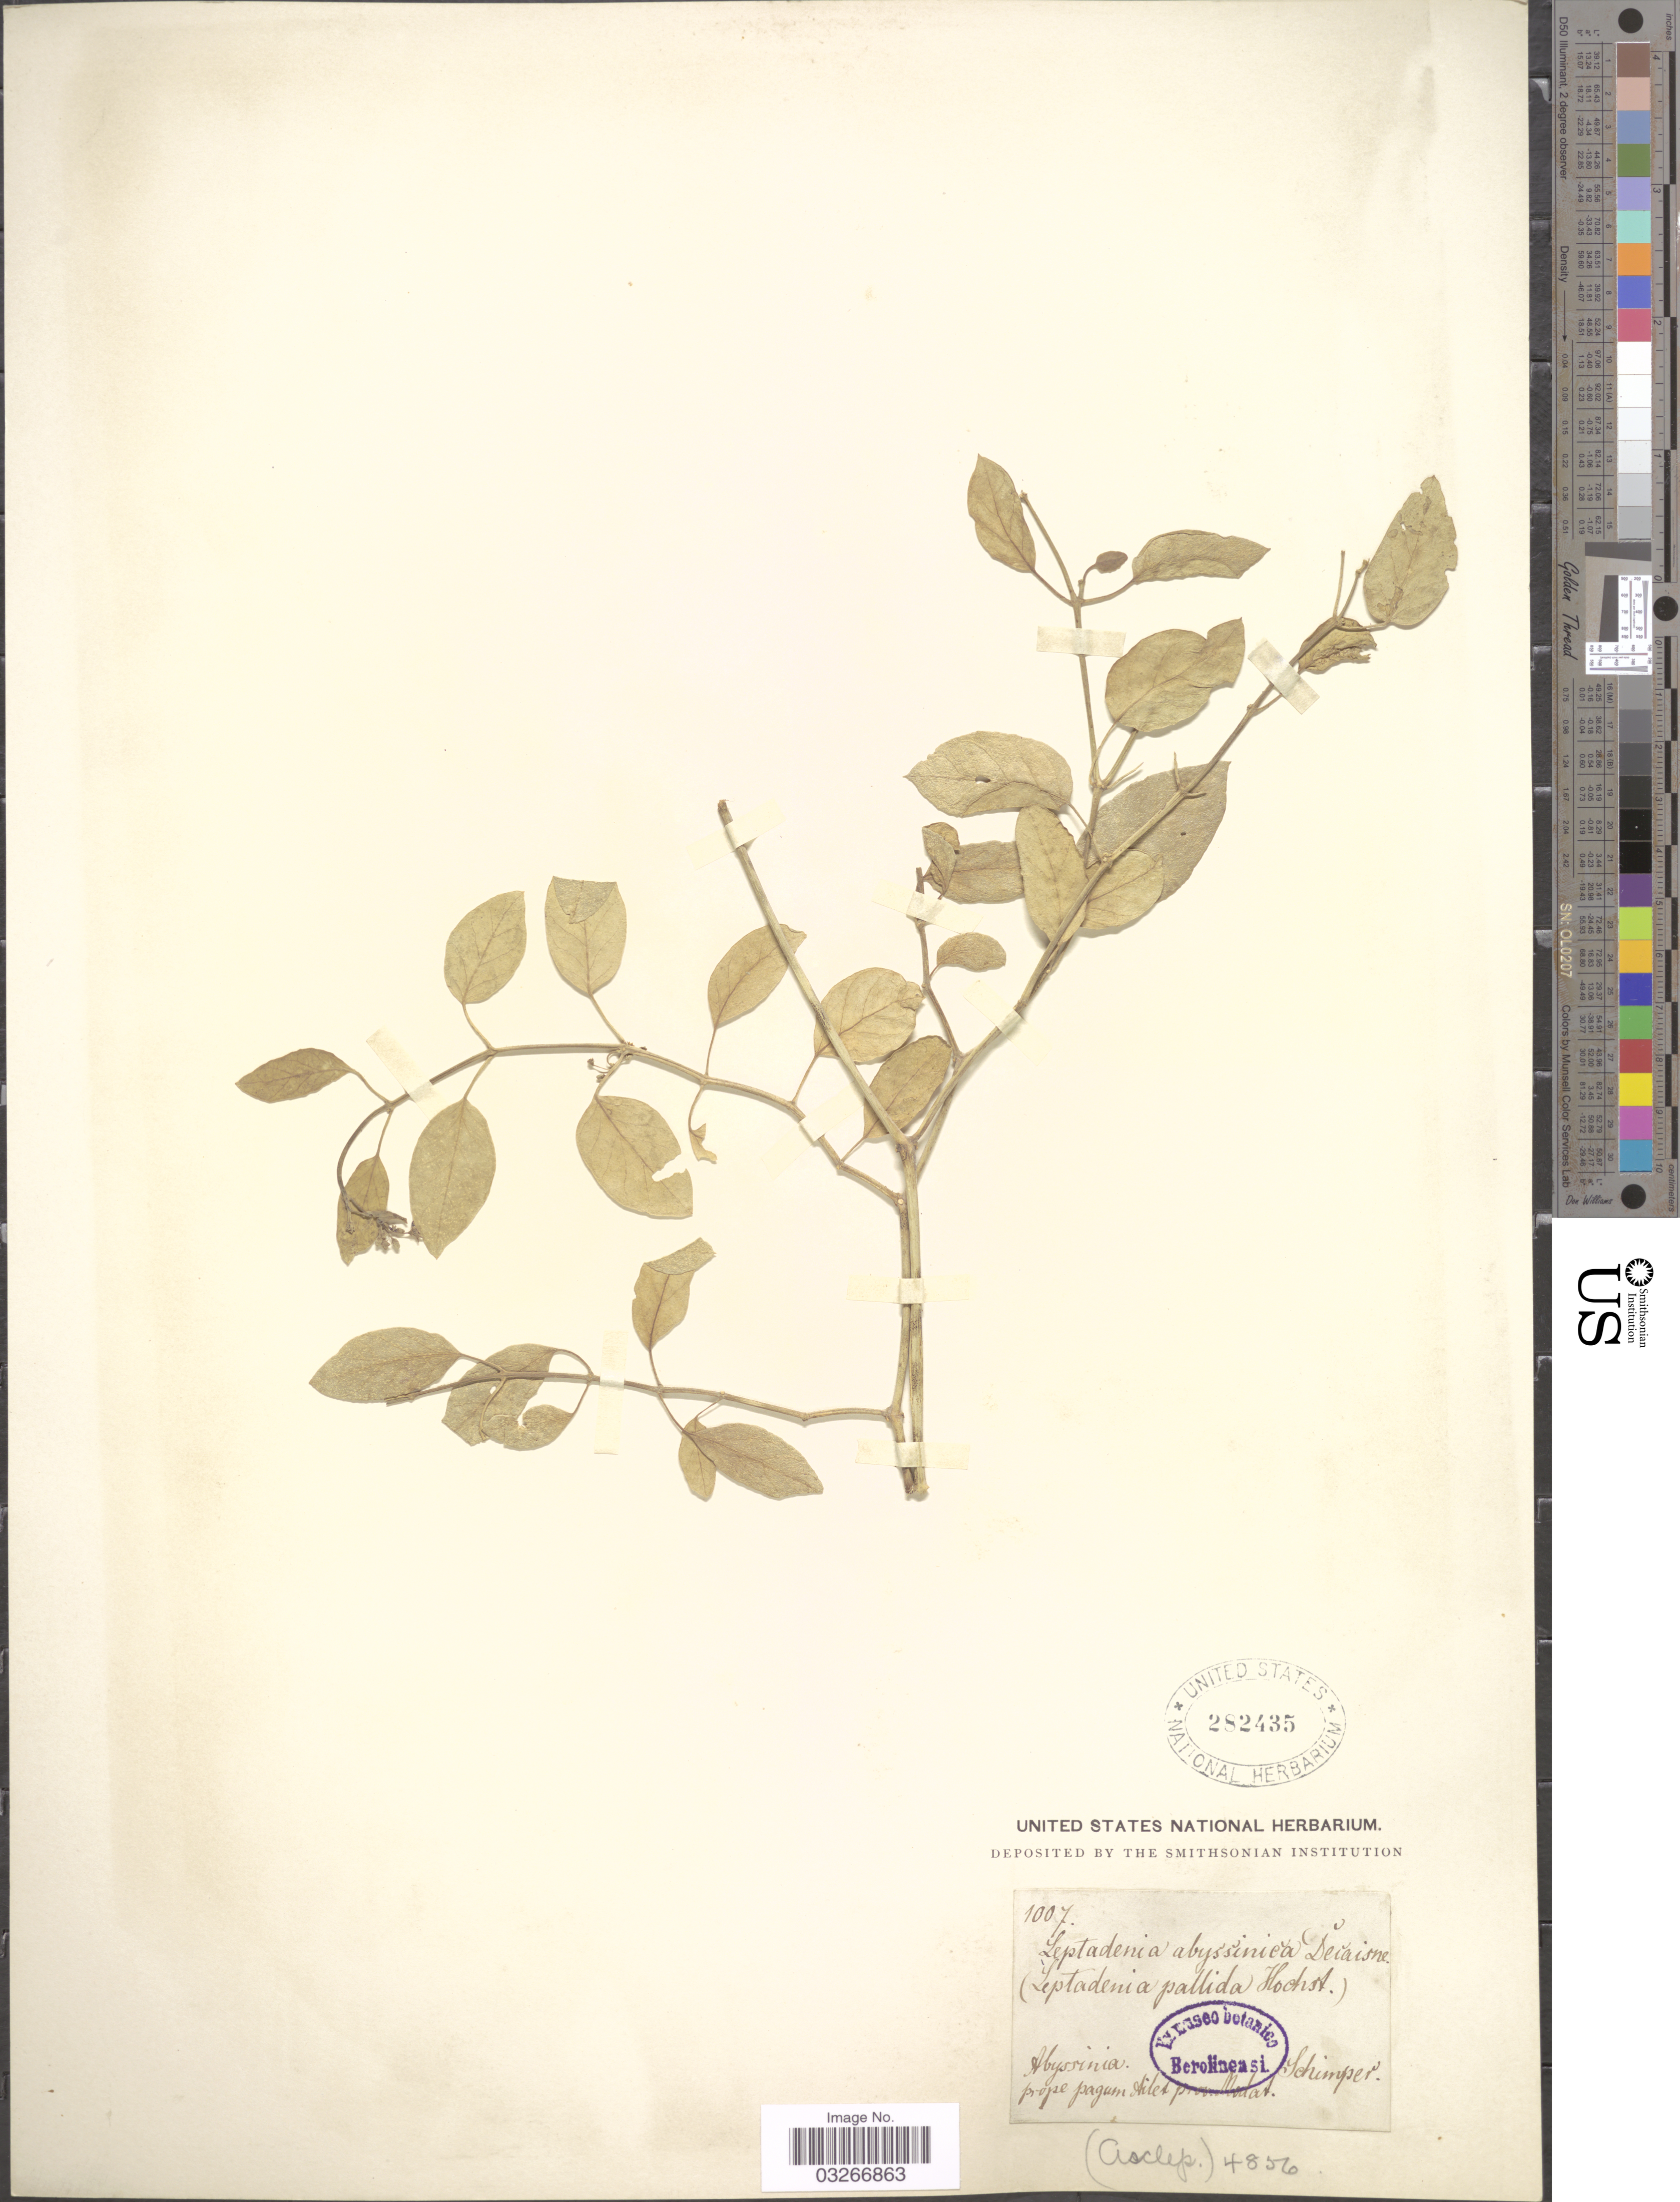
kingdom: Plantae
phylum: Tracheophyta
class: Magnoliopsida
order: Gentianales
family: Apocynaceae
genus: Leptadenia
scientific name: Leptadenia abyssinica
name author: Decne.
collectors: -. Schimper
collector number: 1007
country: Eritrea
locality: Abyssinia. Prope pagum Ailet prov. Malat.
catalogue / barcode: US 282435